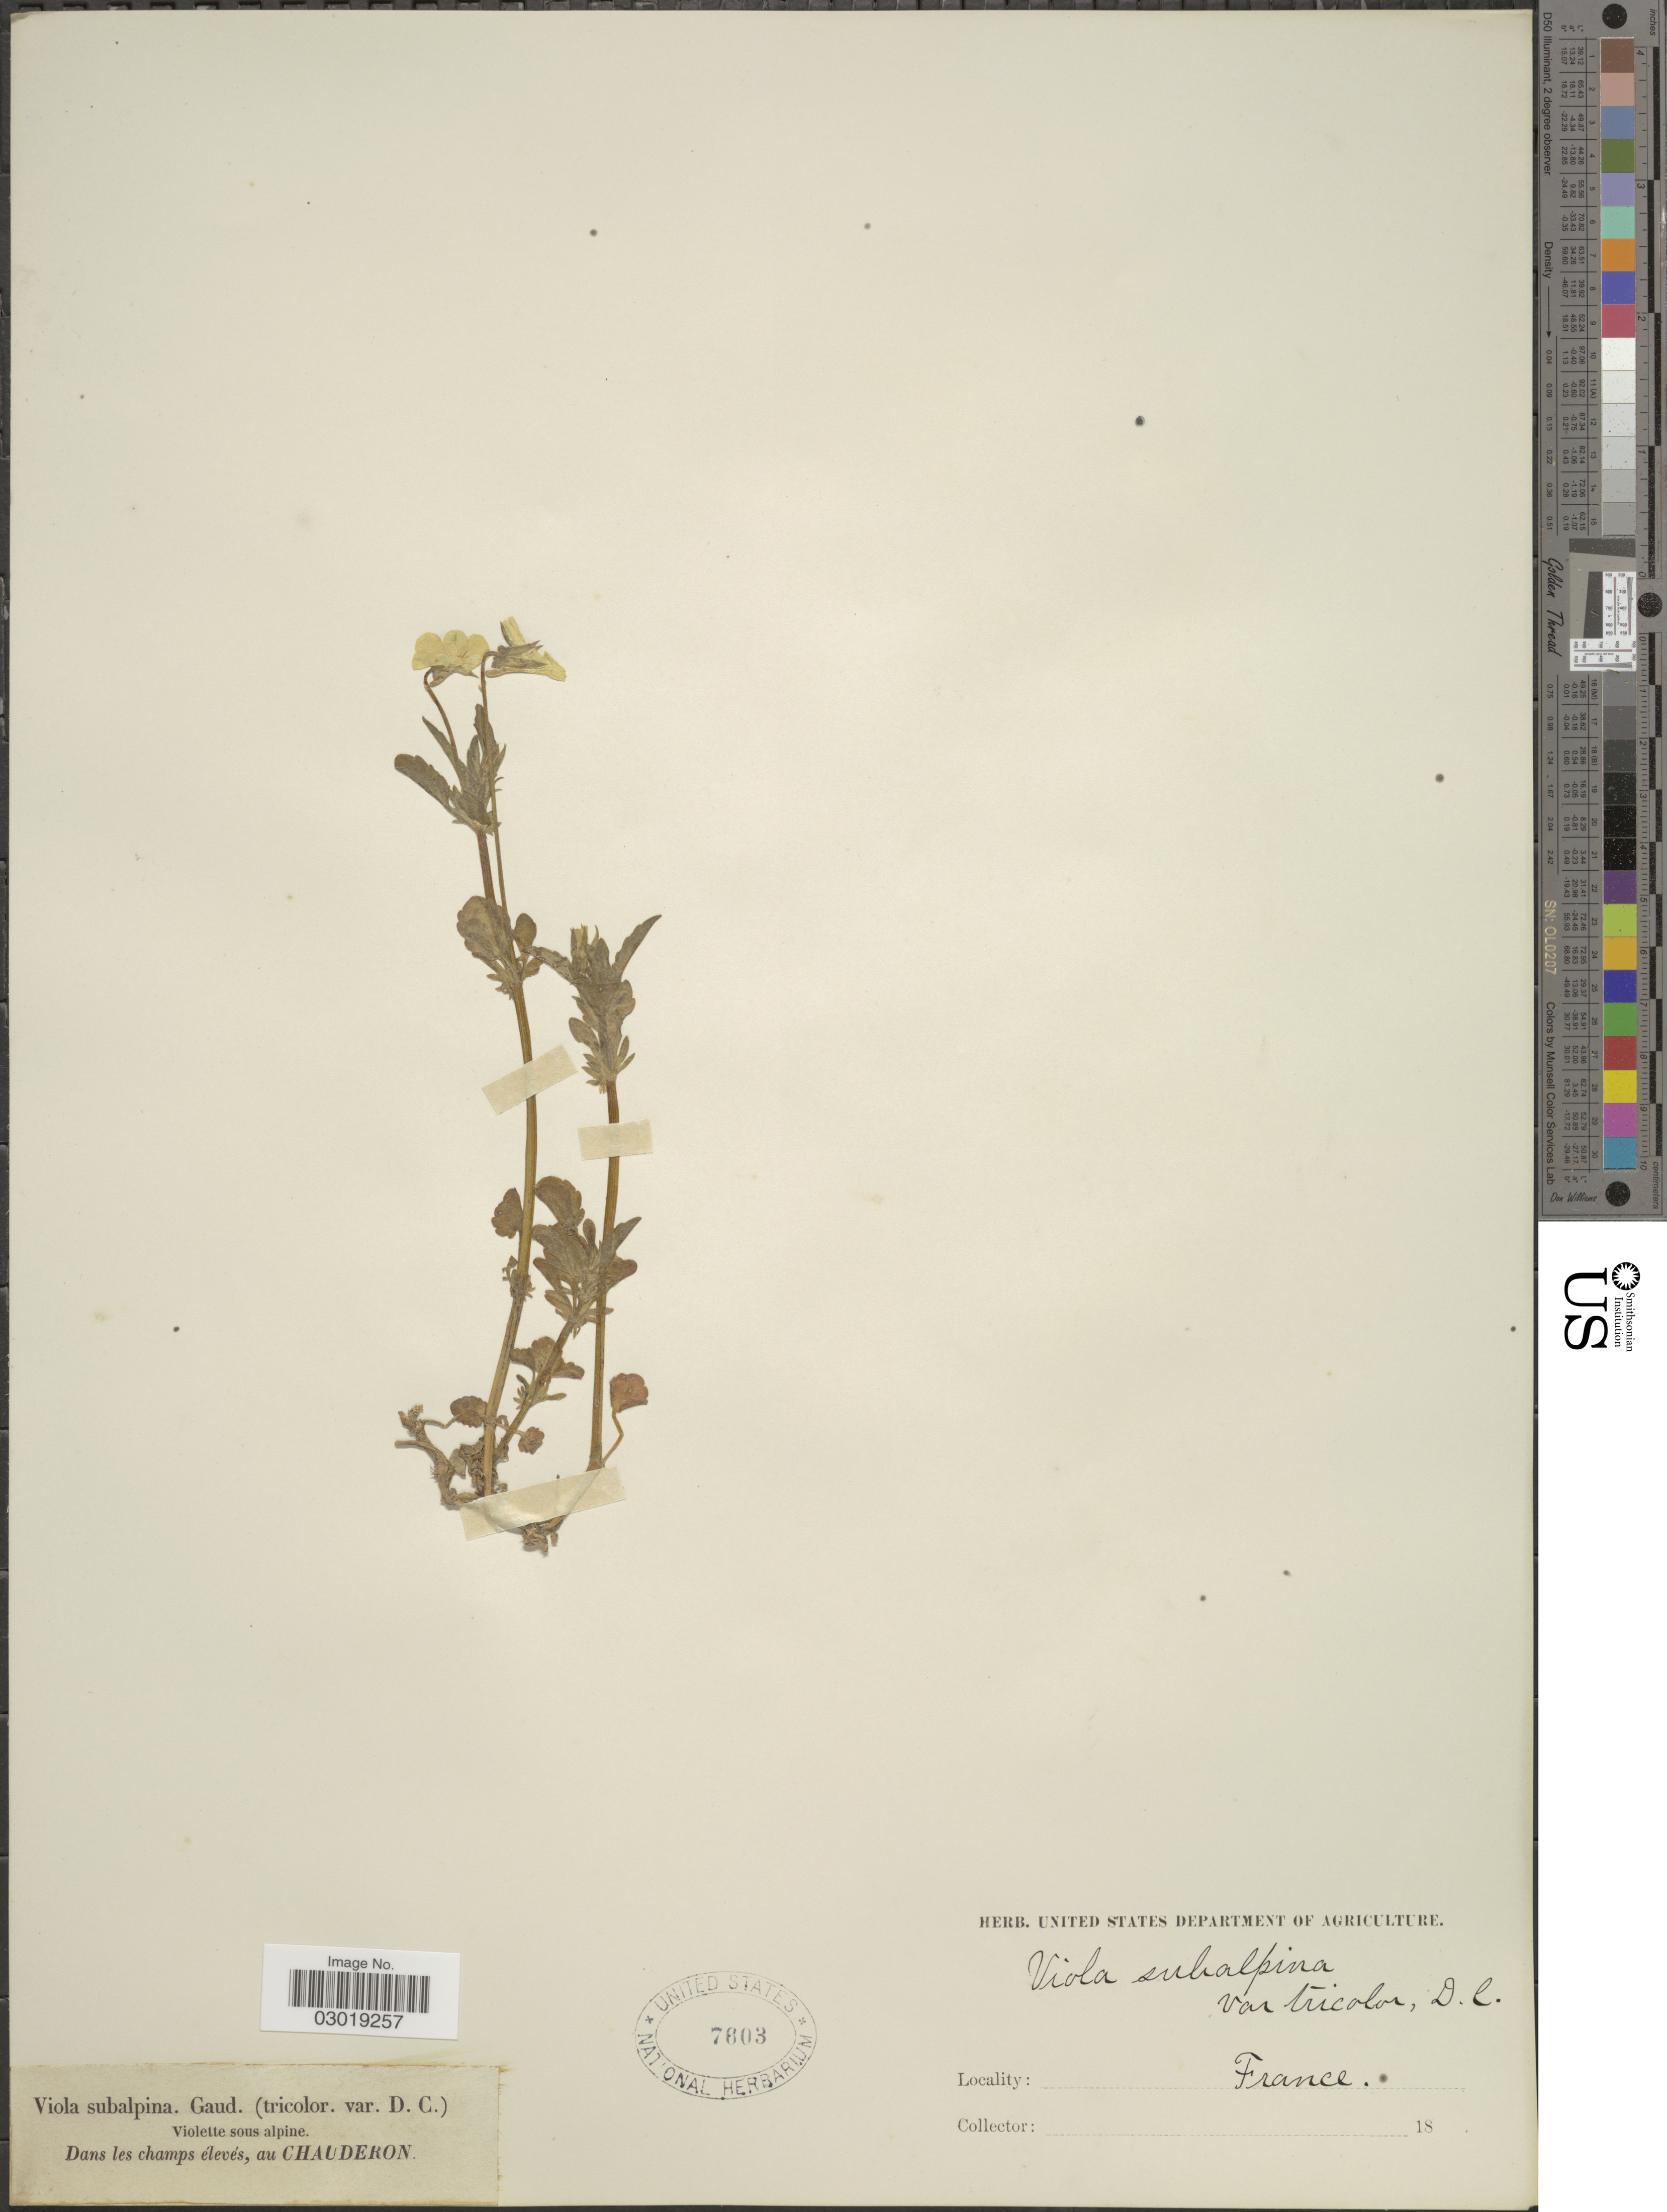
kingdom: Plantae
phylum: Tracheophyta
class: Magnoliopsida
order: Malpighiales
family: Violaceae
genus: Viola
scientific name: Viola tricolor subsp. subalpina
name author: Gaudin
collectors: Facchini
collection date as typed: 18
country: France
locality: Au Chauderon.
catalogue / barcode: US 7603